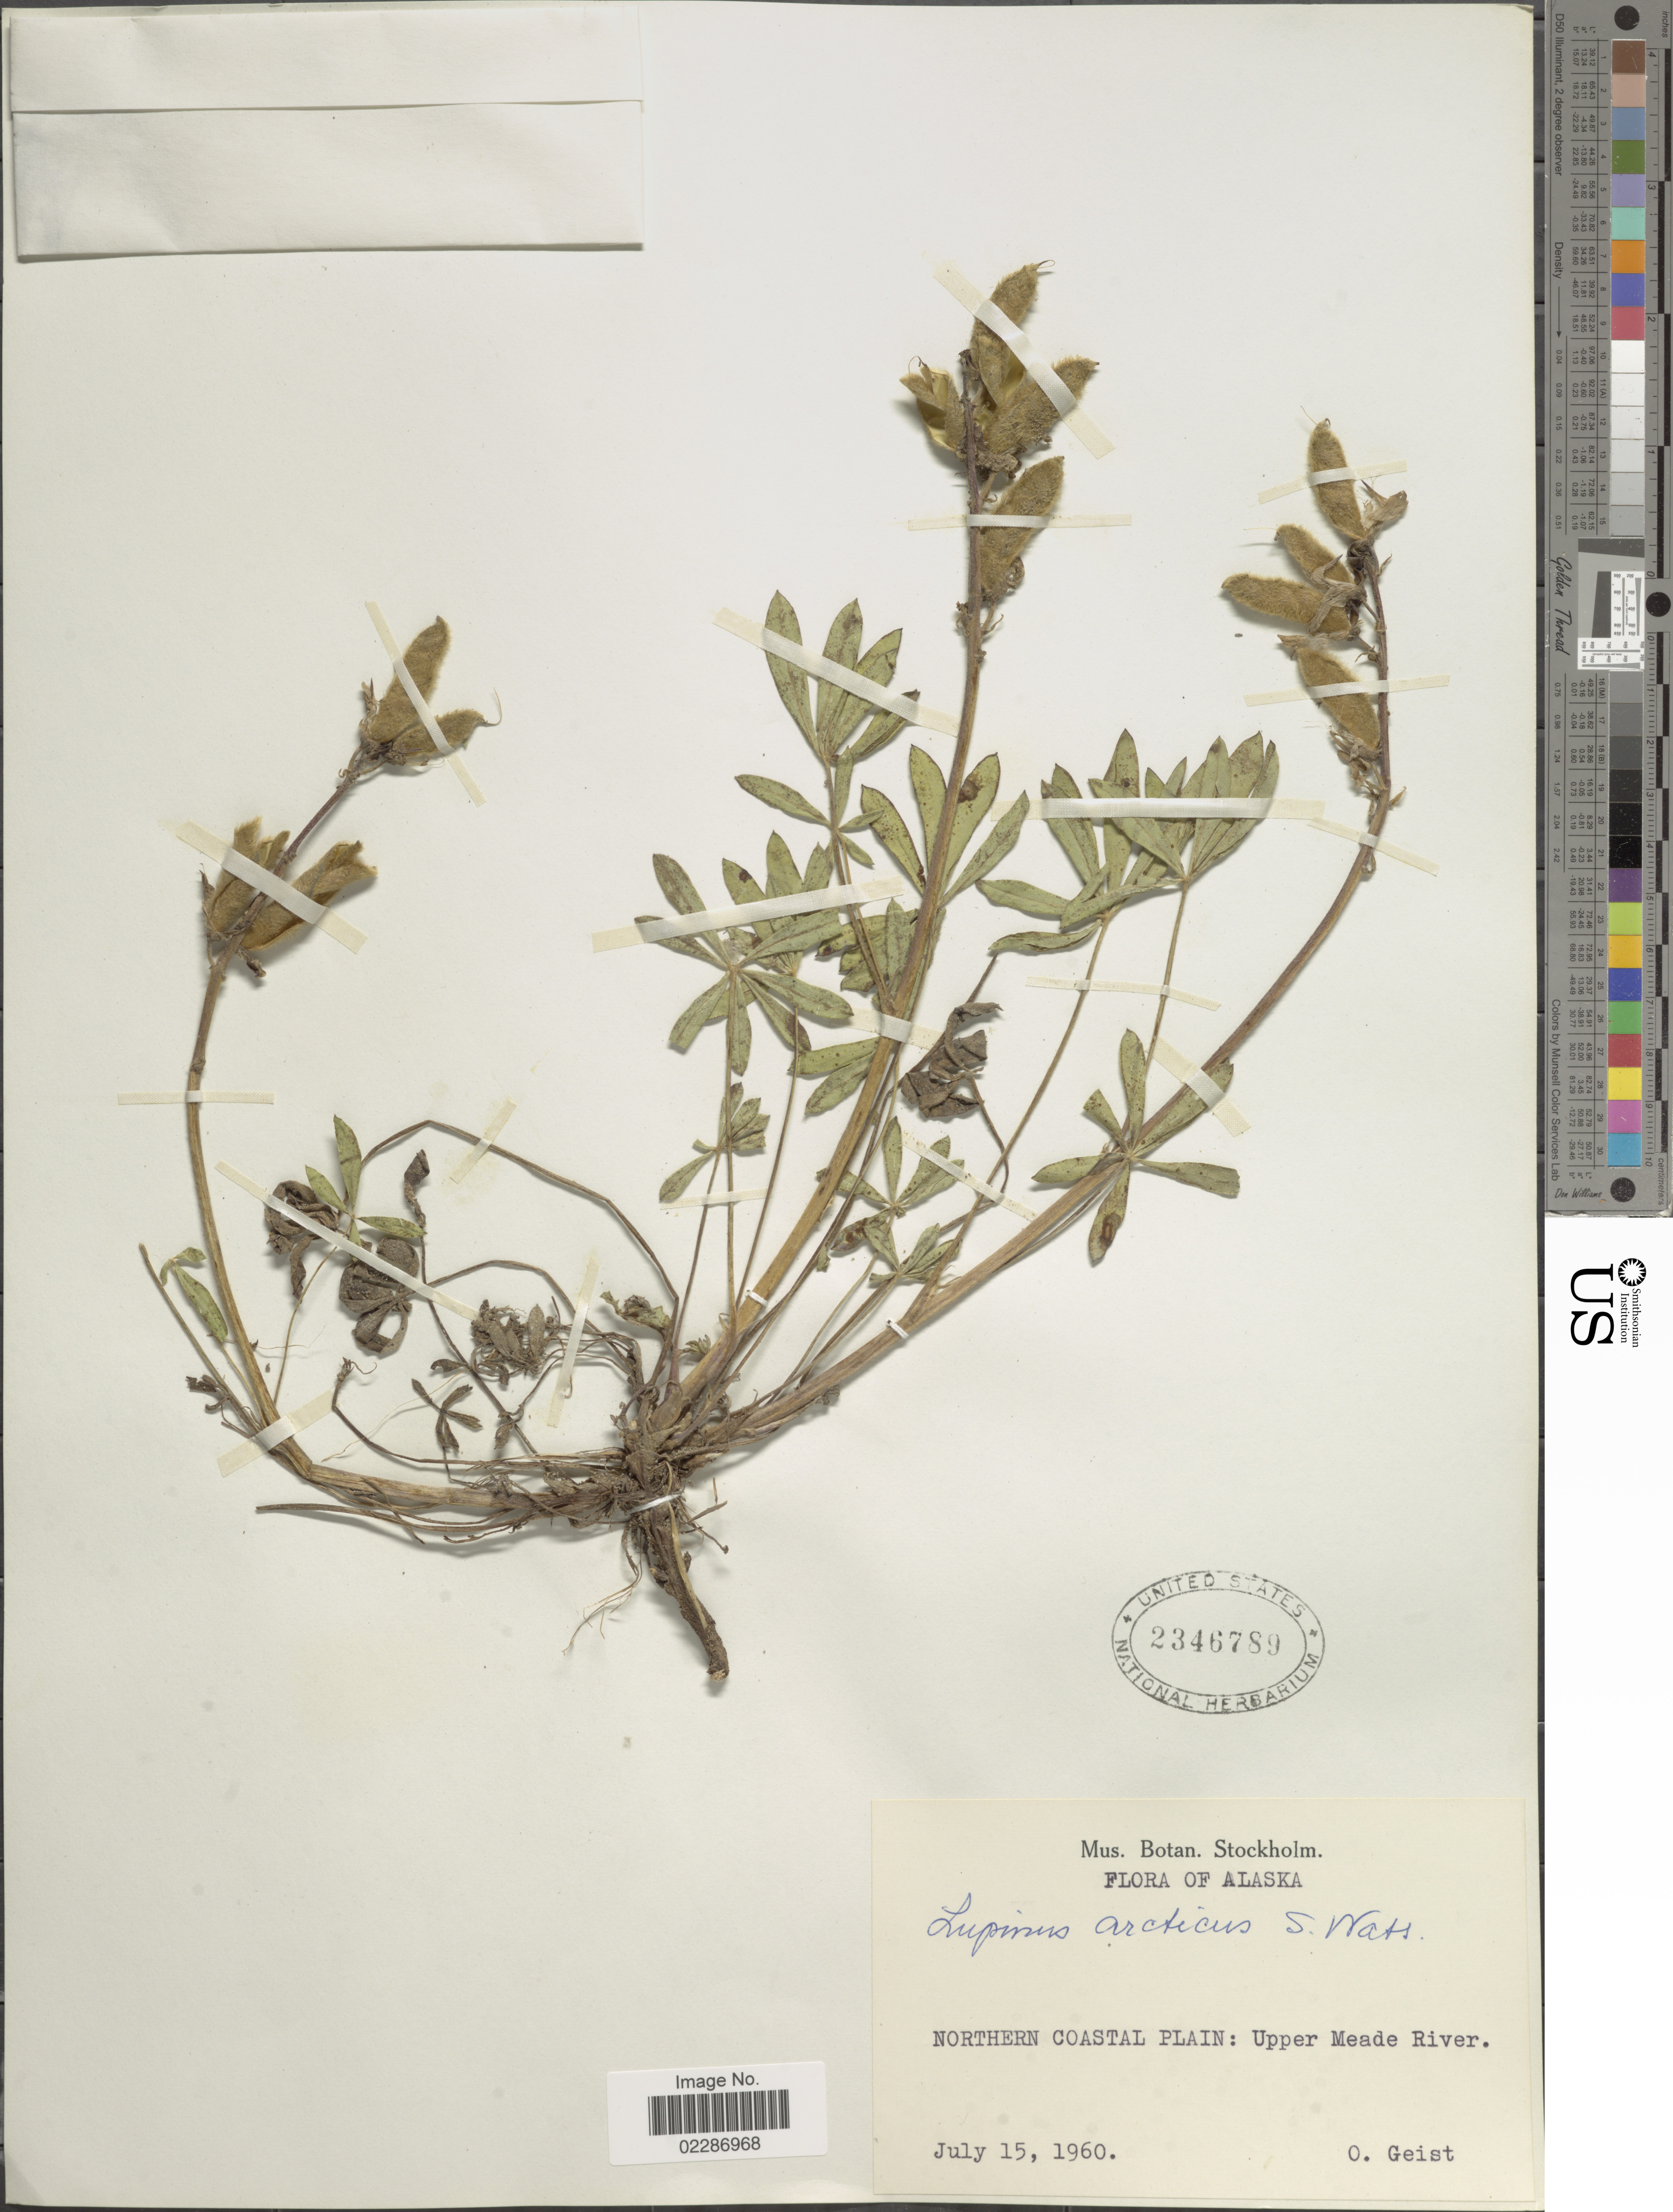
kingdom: Plantae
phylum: Tracheophyta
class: Magnoliopsida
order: Fabales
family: Fabaceae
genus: Lupinus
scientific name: Lupinus arcticus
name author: S. Watson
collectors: O. Geist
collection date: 1960-07-15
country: United States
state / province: Alaska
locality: Northern Coastal Plain: Upper Meade River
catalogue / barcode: US 2346789